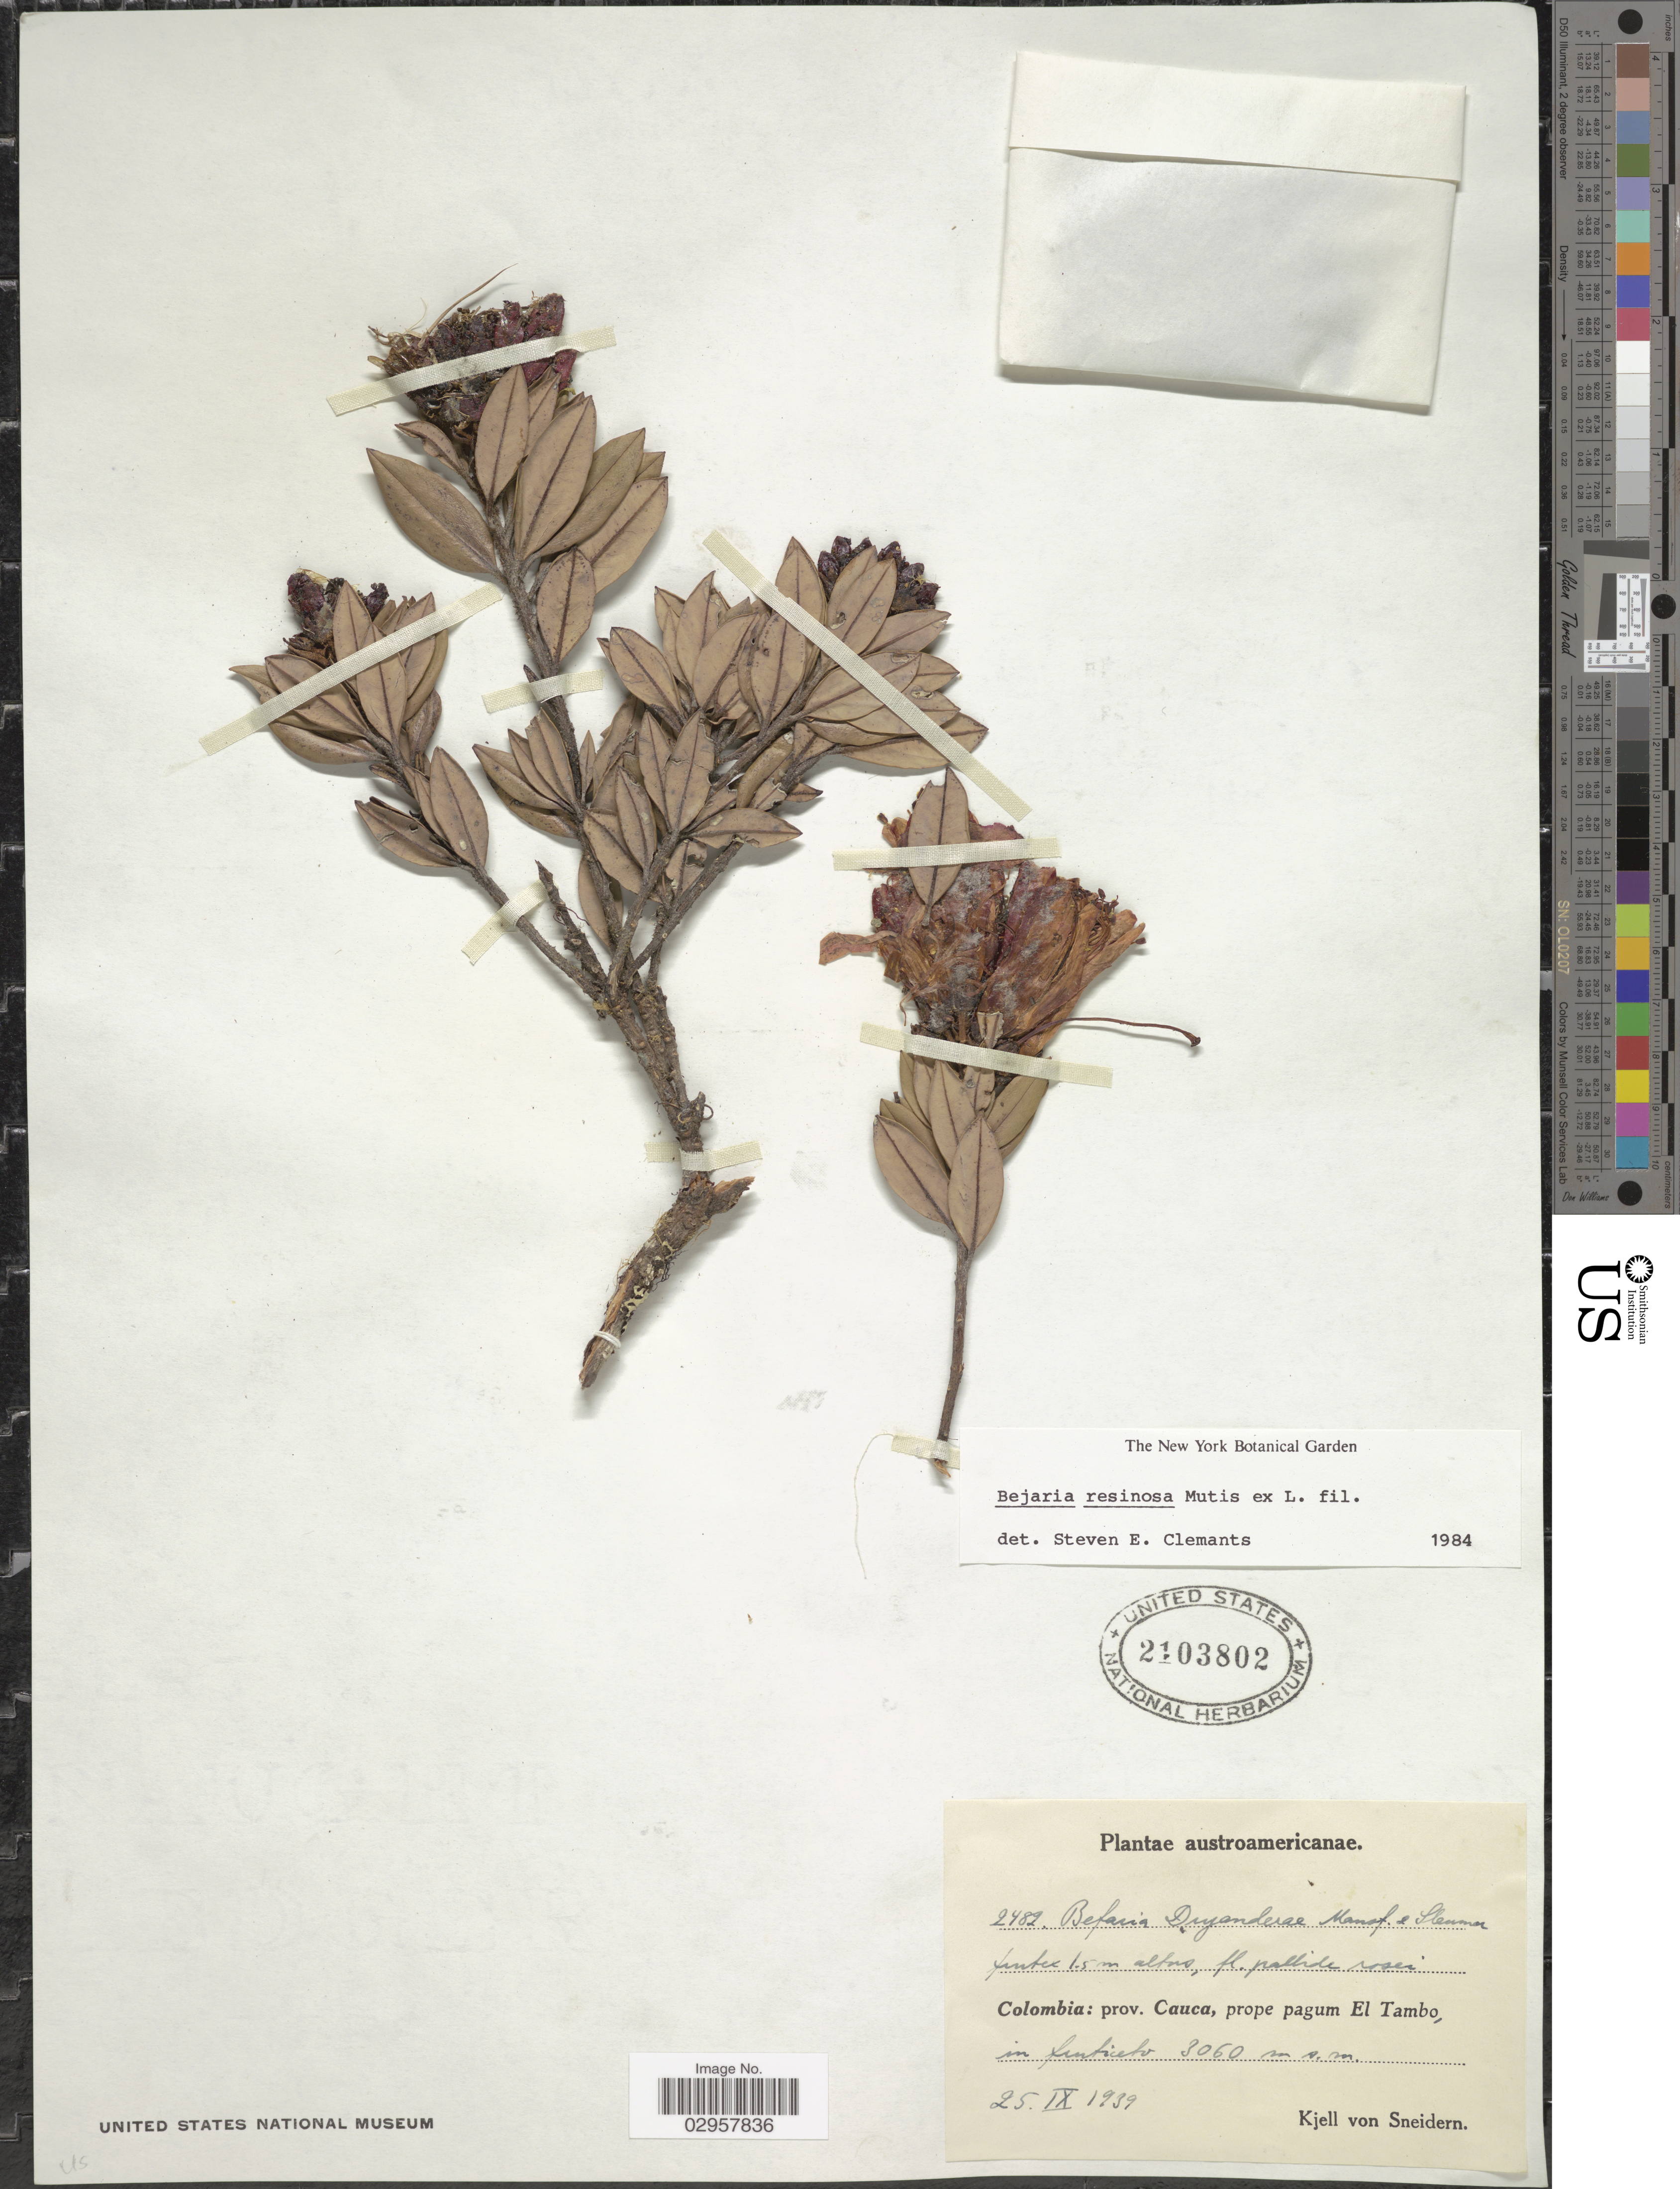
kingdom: Plantae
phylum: Tracheophyta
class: Magnoliopsida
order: Ericales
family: Ericaceae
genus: Befaria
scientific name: Befaria resinosa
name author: Mutis ex L. f.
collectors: K. von Sneidern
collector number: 2482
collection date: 1939-09-25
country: Colombia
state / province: Cauca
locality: Prope pagum El Tambo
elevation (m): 3060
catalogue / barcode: US 2103802